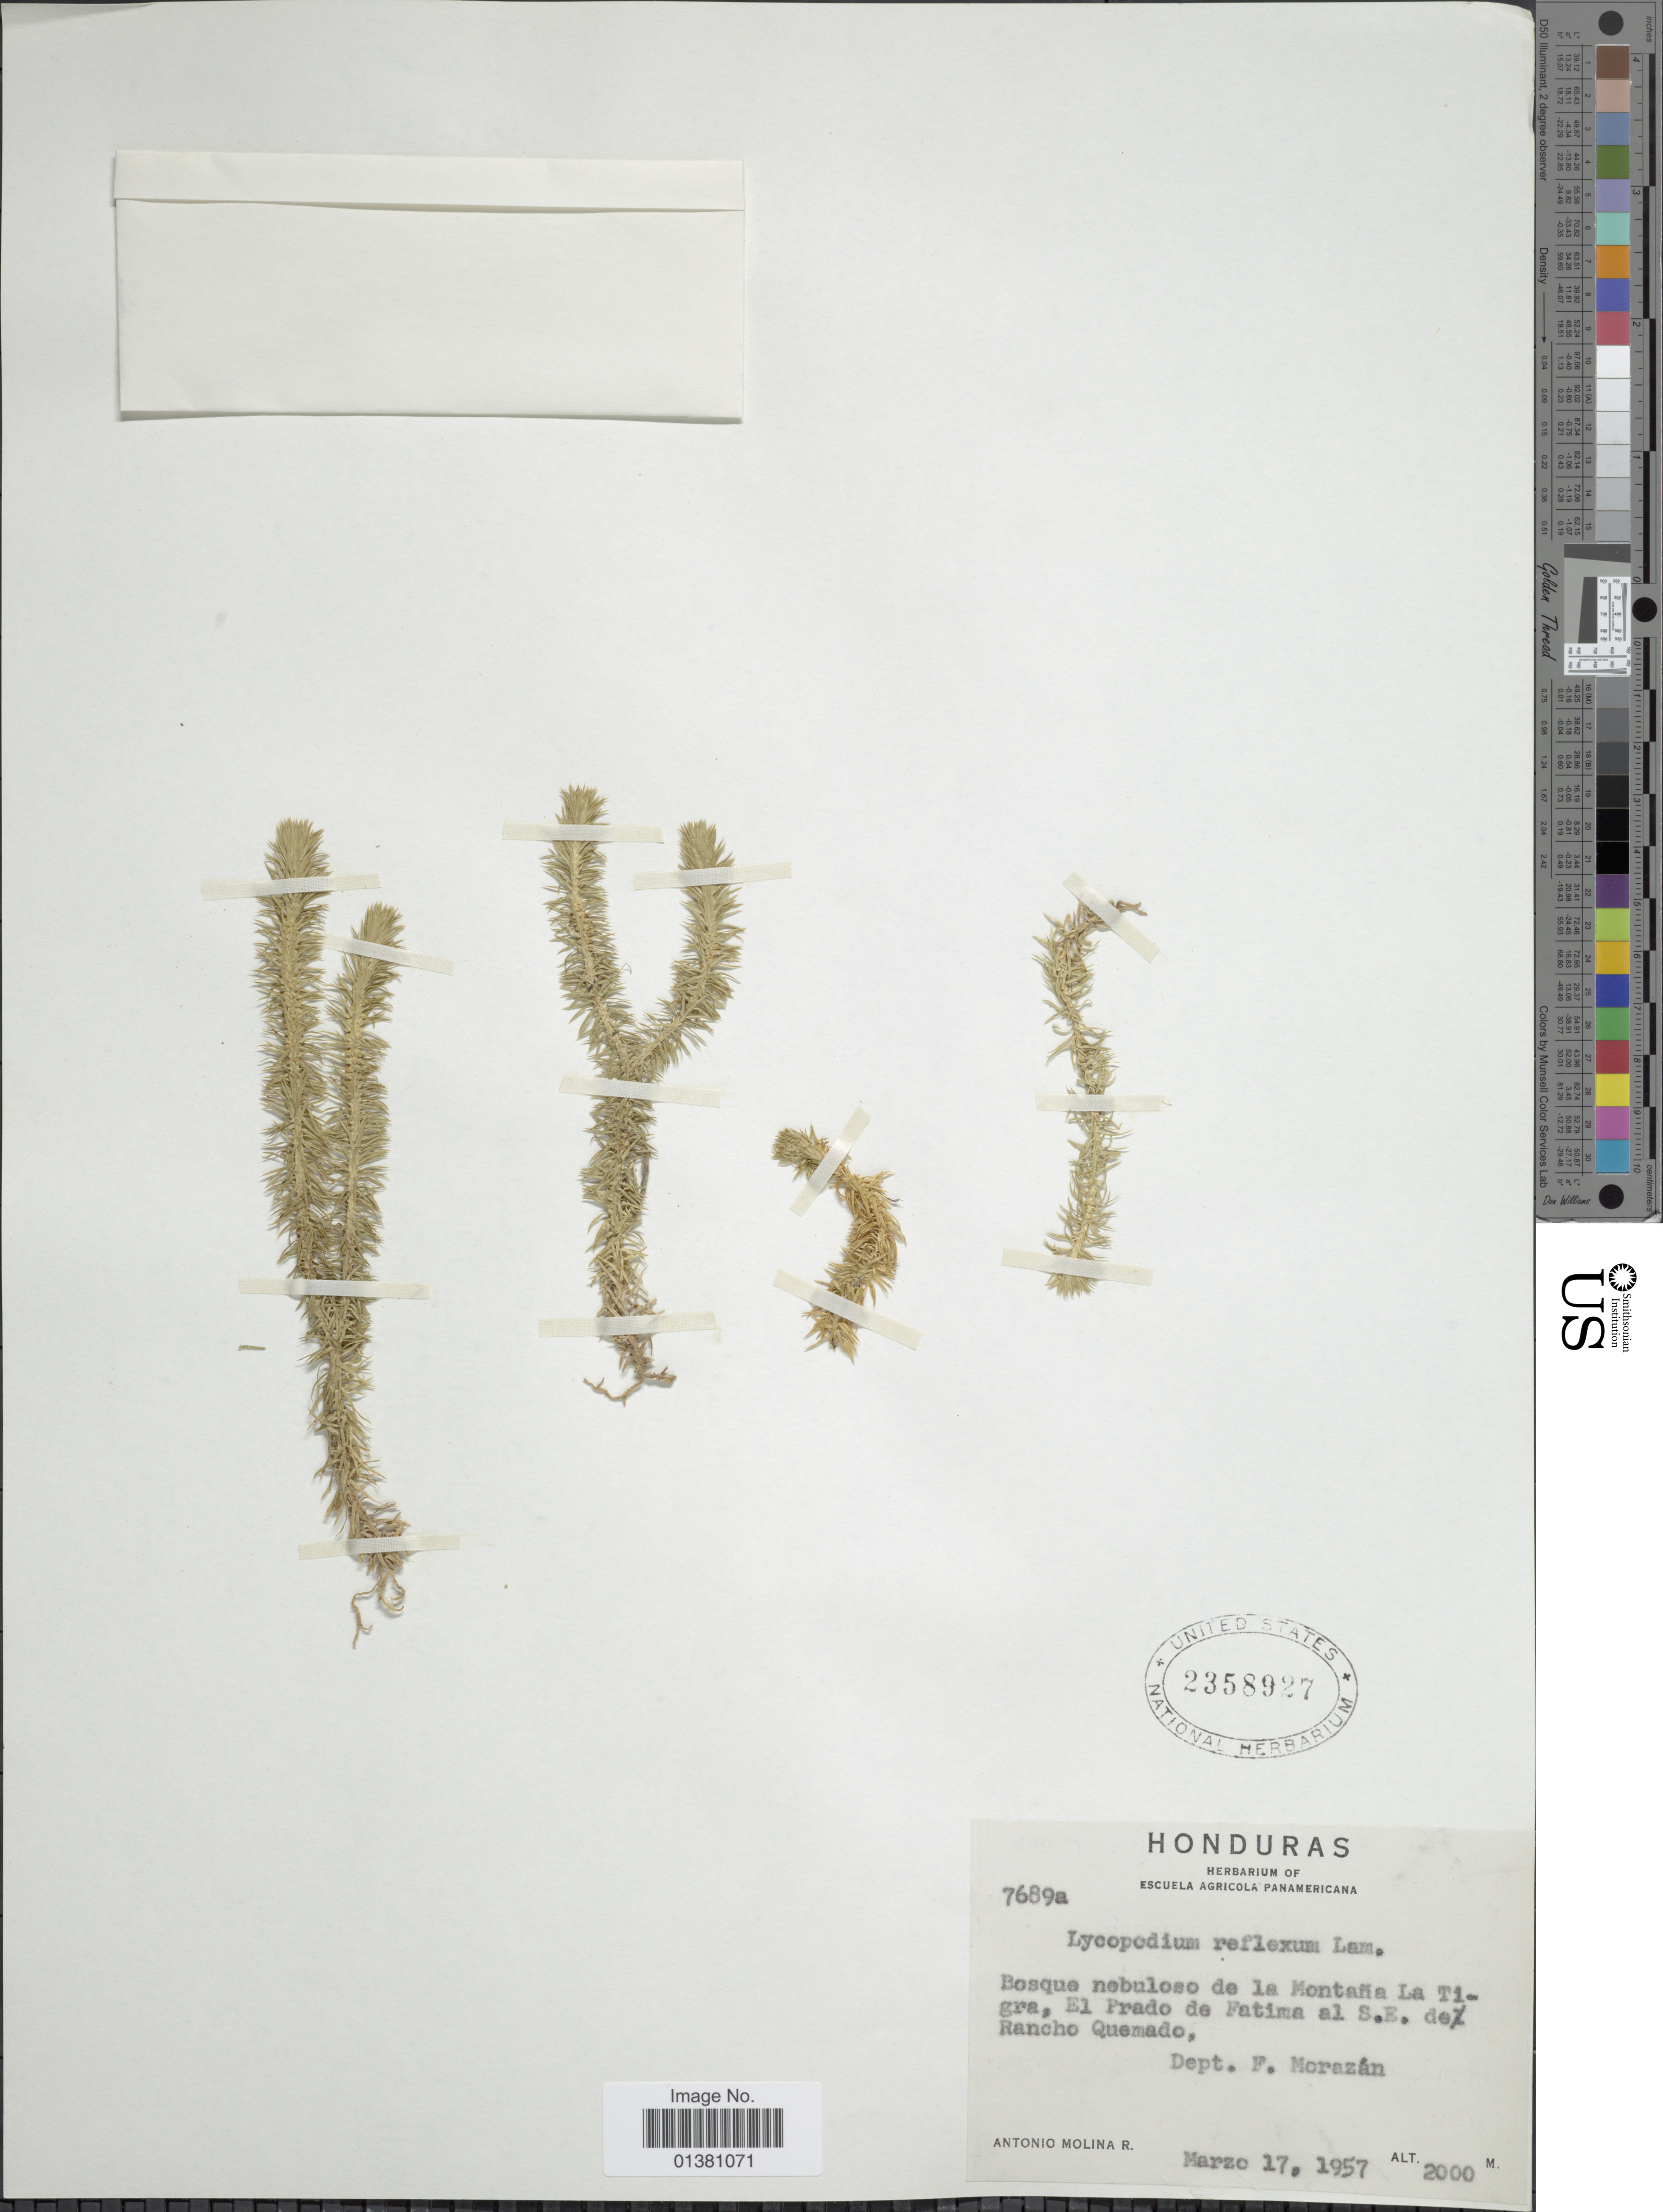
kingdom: Plantae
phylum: Tracheophyta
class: Lycopodiopsida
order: Lycopodiales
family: Lycopodiaceae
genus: Phlegmariurus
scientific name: Phlegmariurus reflexus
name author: (Lam.) B. Øllg.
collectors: A. Molina R.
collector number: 7689a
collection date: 1957-03-17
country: Honduras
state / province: Fco. Morazán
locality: Bosque nebuloso de la Montaña La Tigra, El Prado de Fatima al S.E. de Rancho Quemado, Dept. F. Morazán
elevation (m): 2000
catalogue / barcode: US 2358927